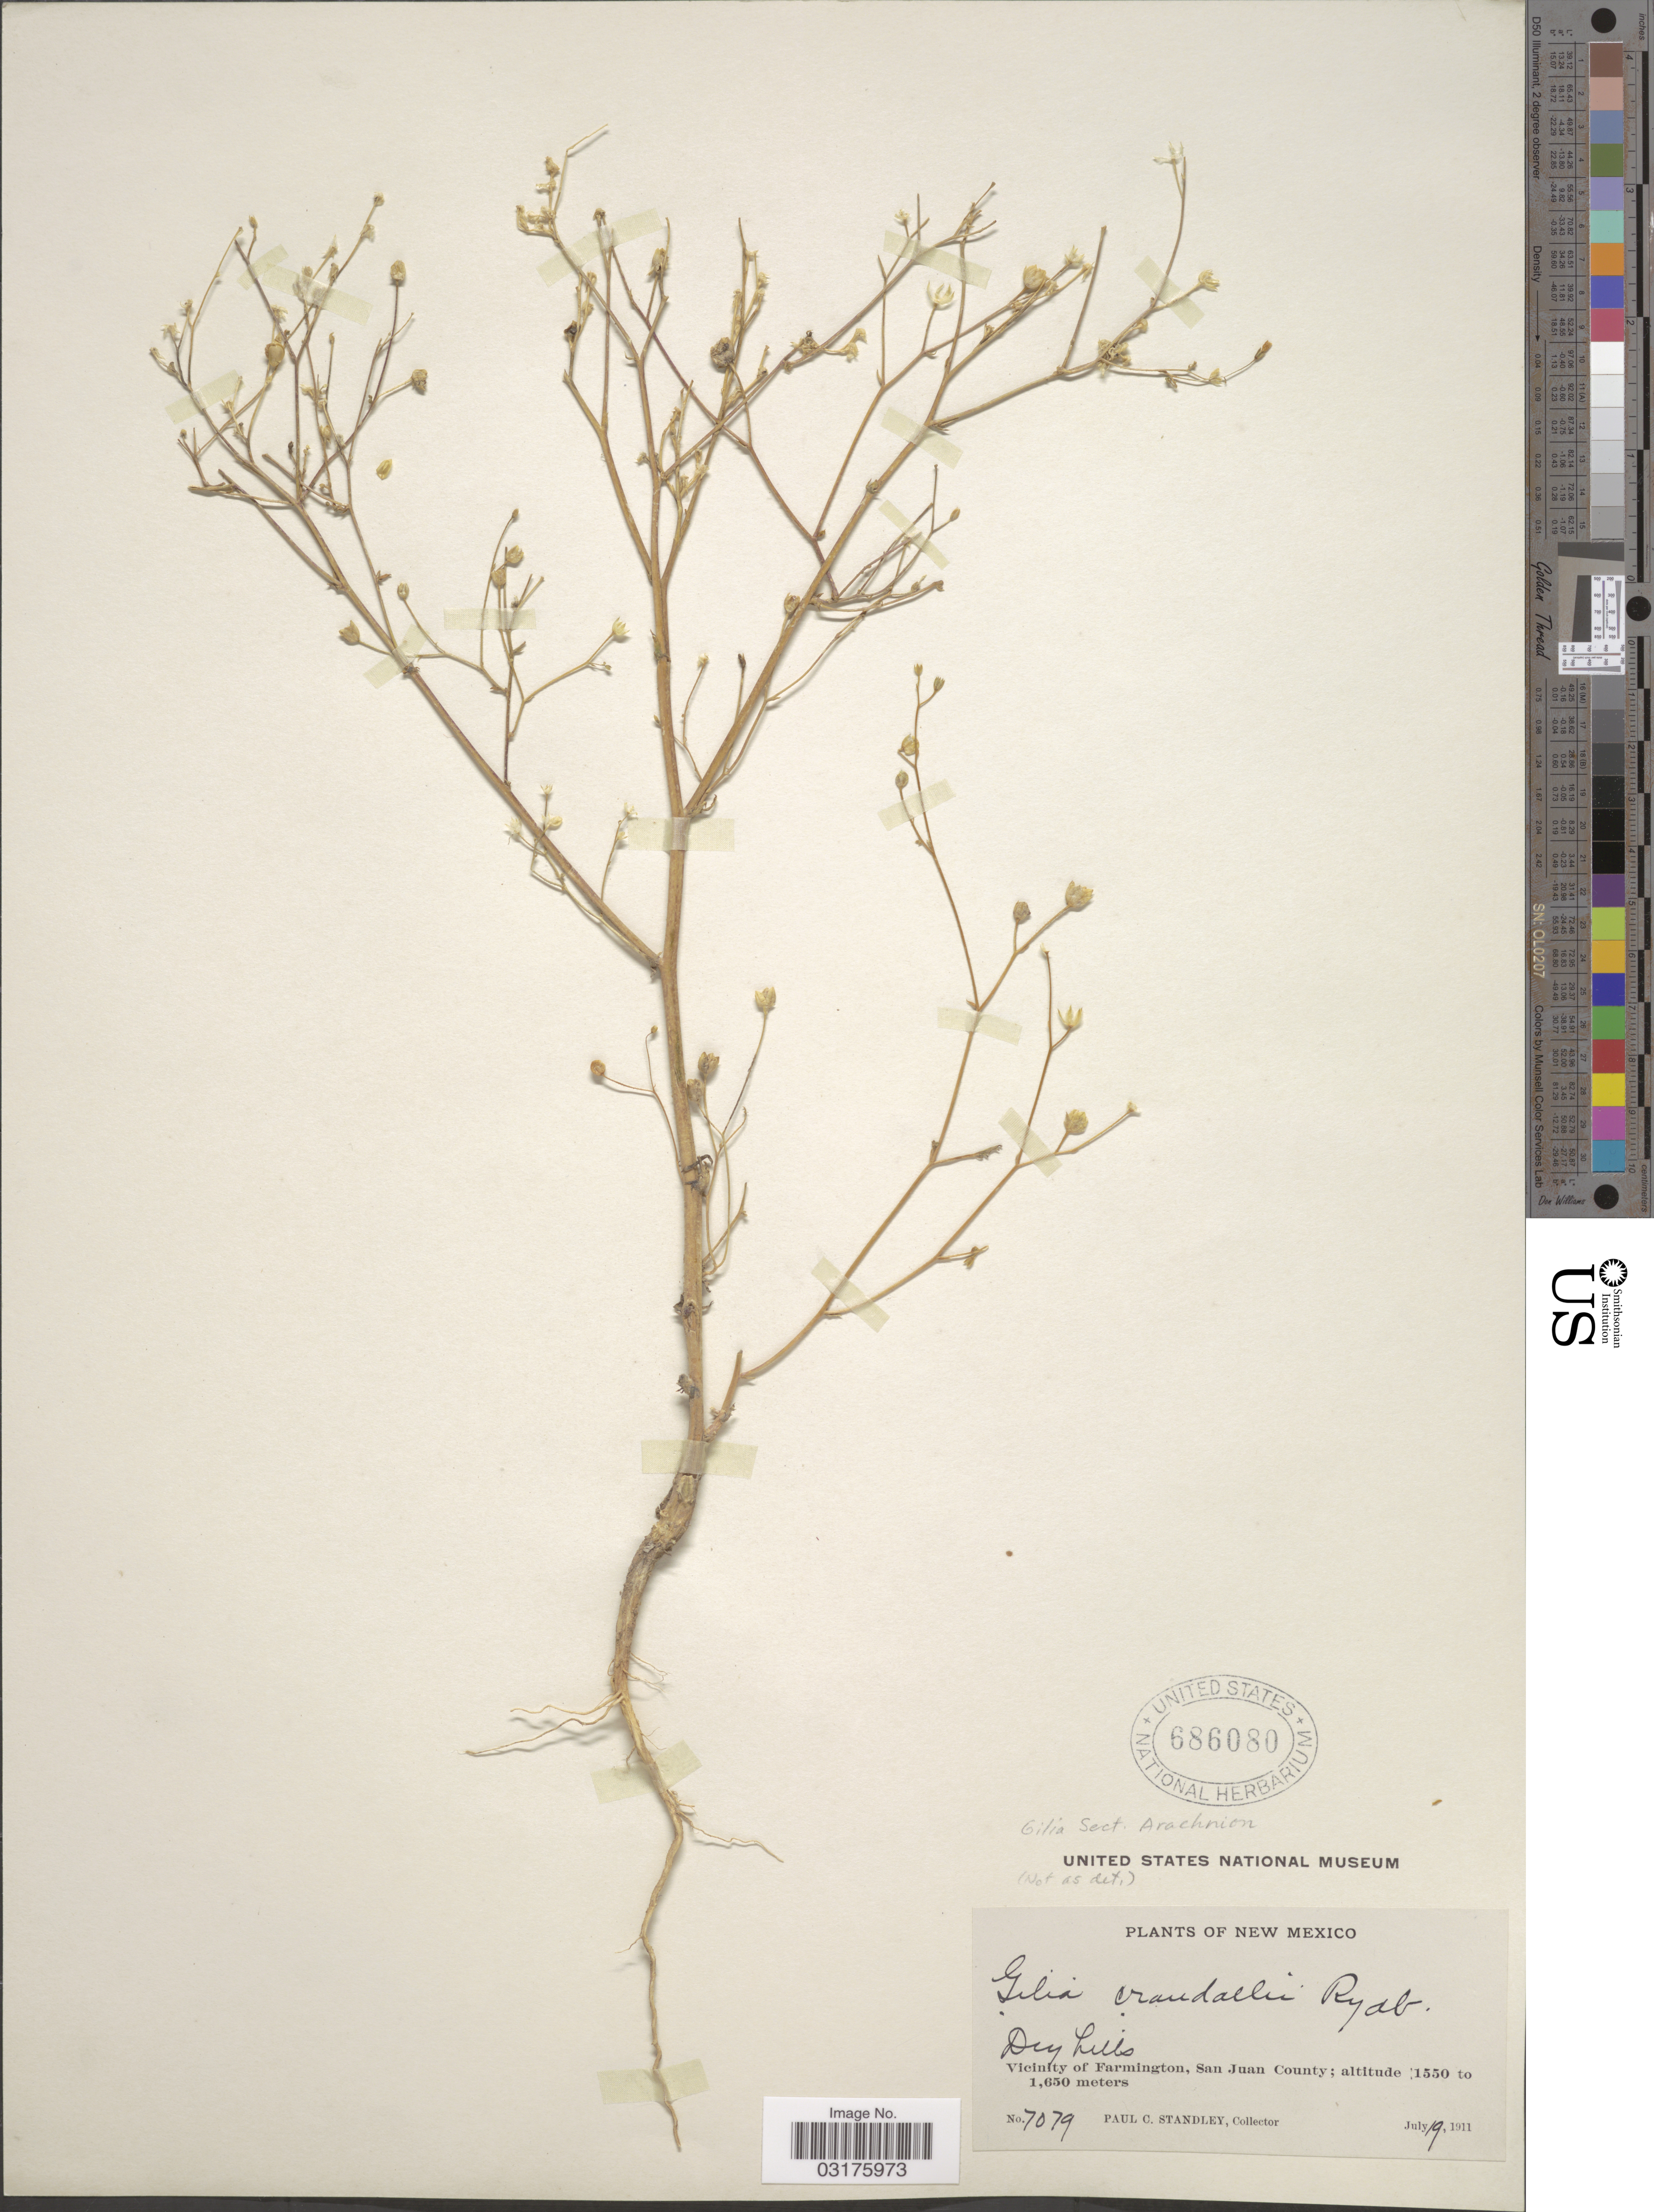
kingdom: Plantae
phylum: Tracheophyta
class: Magnoliopsida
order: Ericales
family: Polemoniaceae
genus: Gilia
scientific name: Gilia ophthalmoides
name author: Brand in Engl.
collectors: P. C. Standley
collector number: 7079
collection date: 1911-07-19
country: United States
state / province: New Mexico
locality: Vicinity of Farmington, San Juan County.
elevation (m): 1550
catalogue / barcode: US 686080